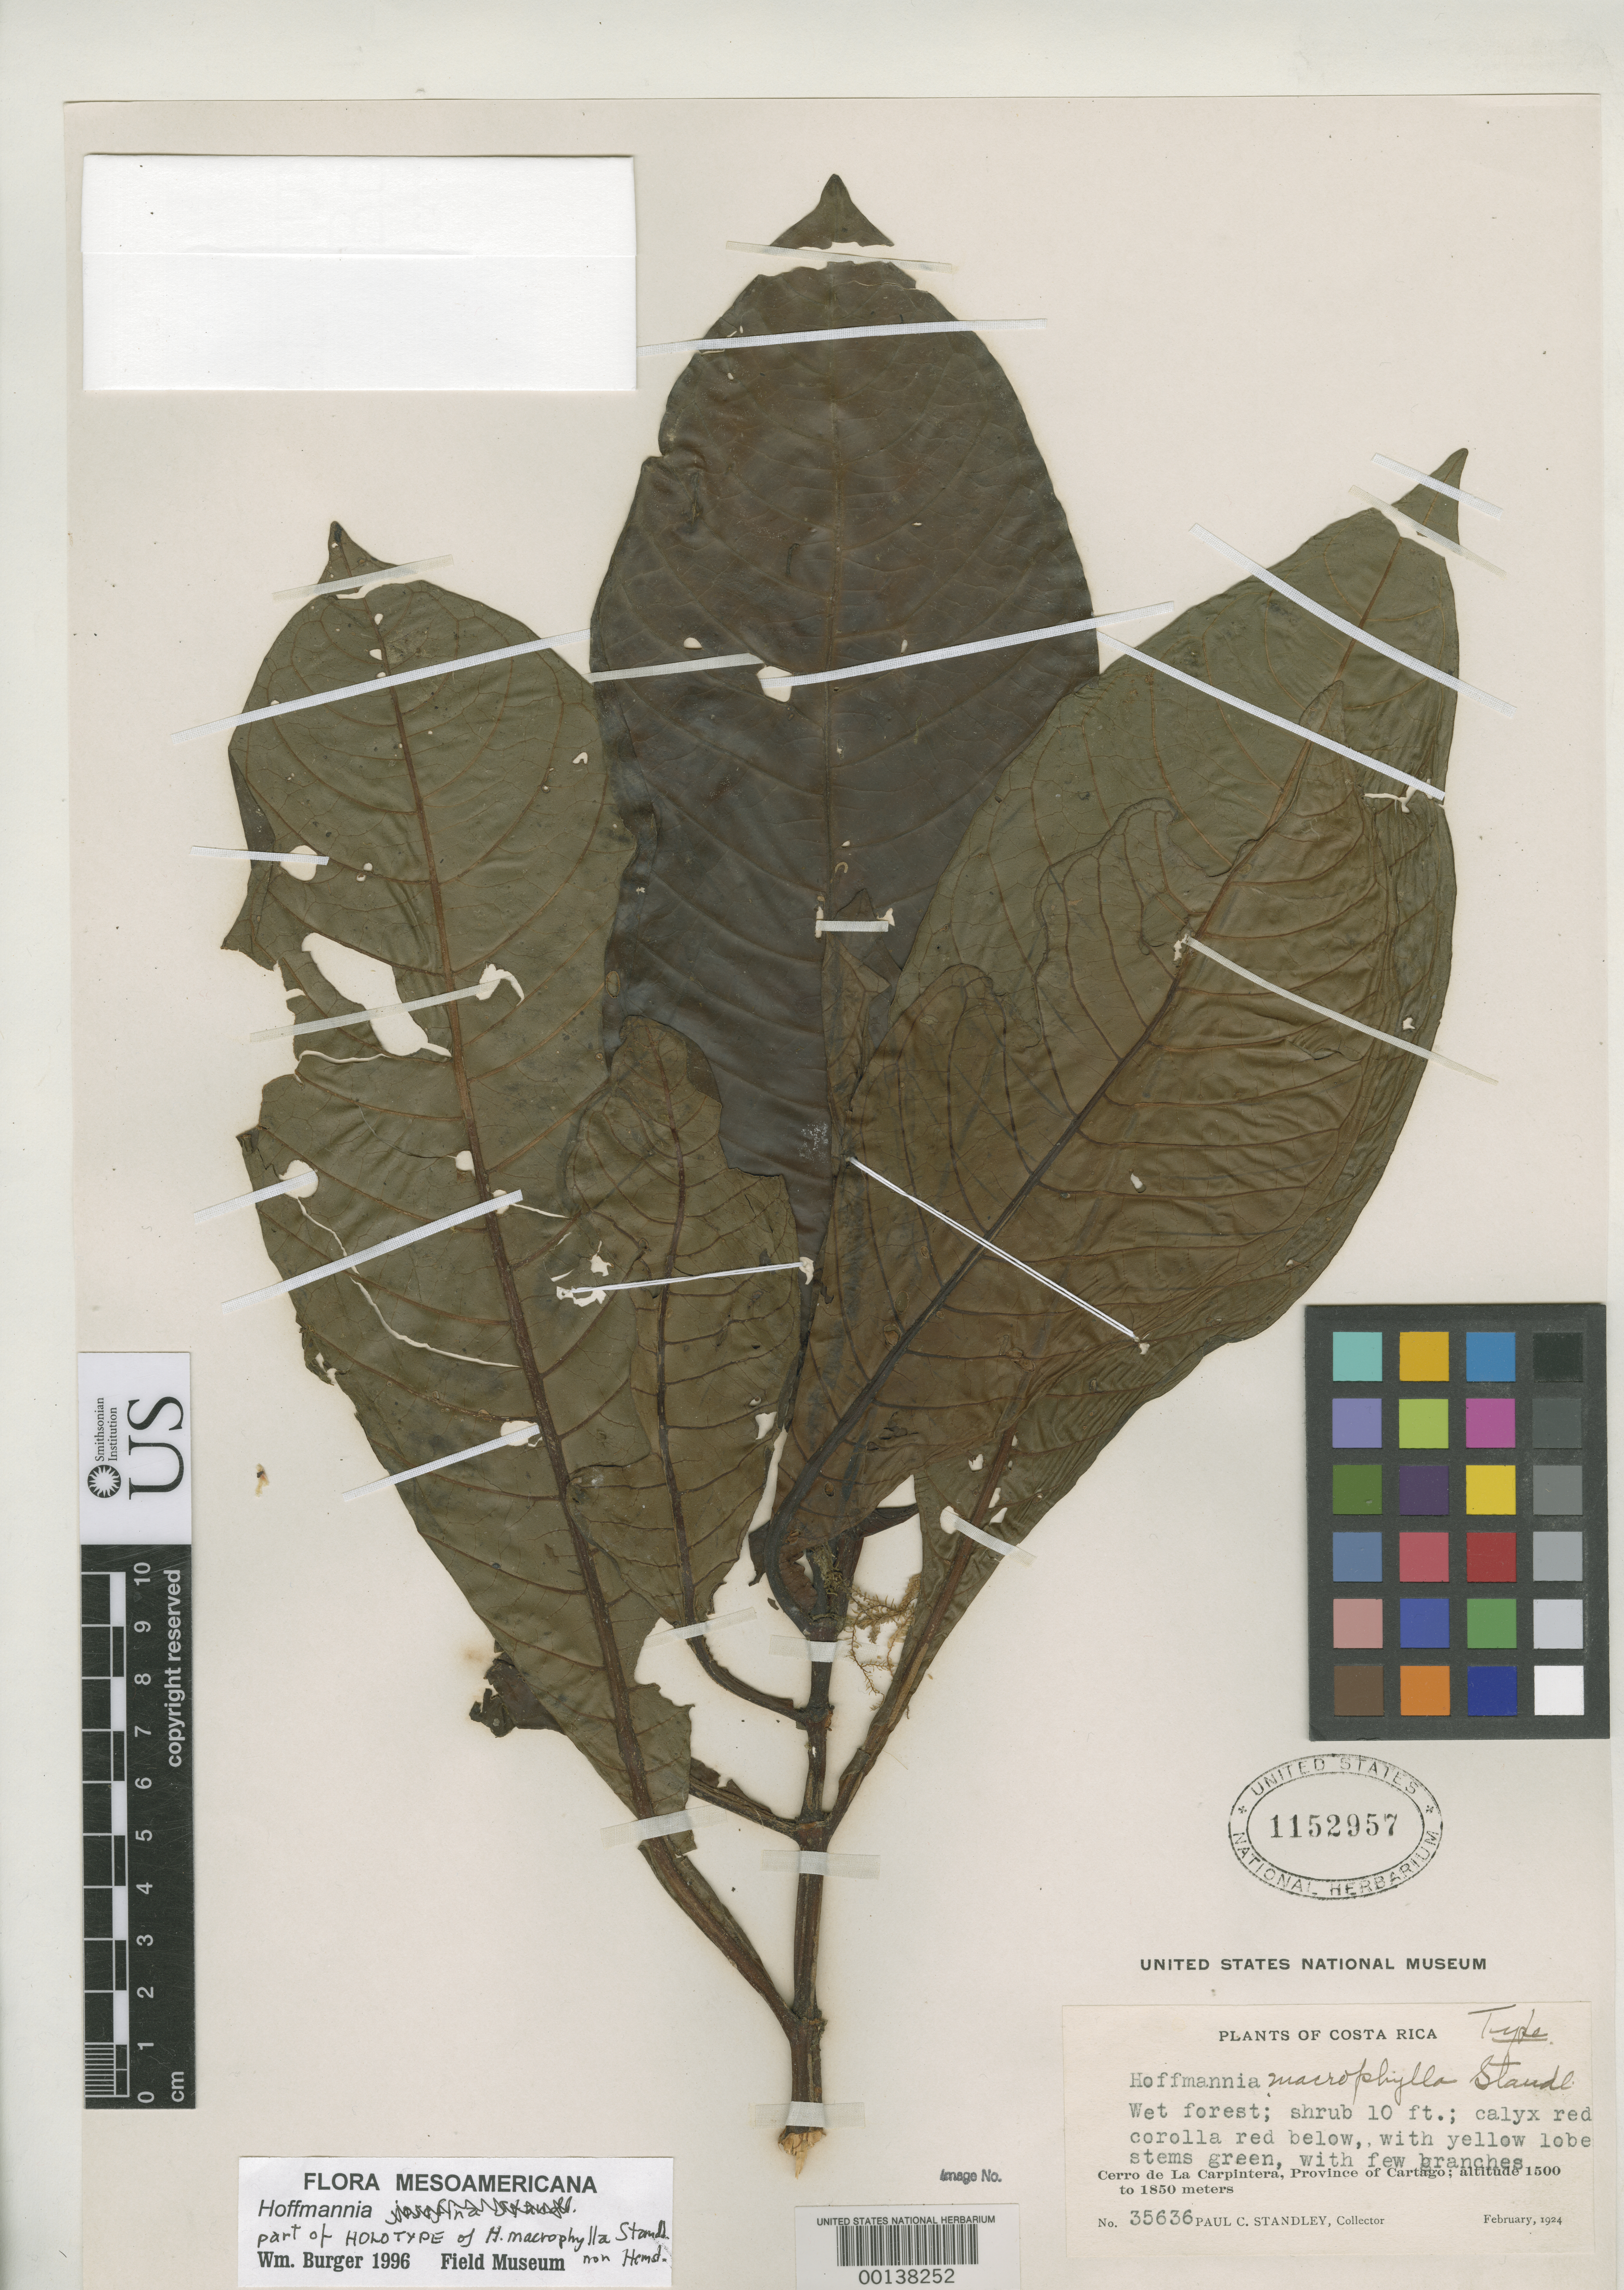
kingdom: Plantae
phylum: Tracheophyta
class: Magnoliopsida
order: Gentianales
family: Rubiaceae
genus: Hoffmannia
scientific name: Hoffmannia macrophylla Standl., nom. illeg.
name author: Standl.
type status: Holotype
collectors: P. C. Standley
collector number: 35636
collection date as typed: Feb 1924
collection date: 1924-02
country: Costa Rica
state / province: Cartago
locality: Cerro de La Carpintera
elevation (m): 1700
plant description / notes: Holotype mounted on 2 sheets (USNH 1152957-1152958, both cited in protologue)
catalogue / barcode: US 1152957